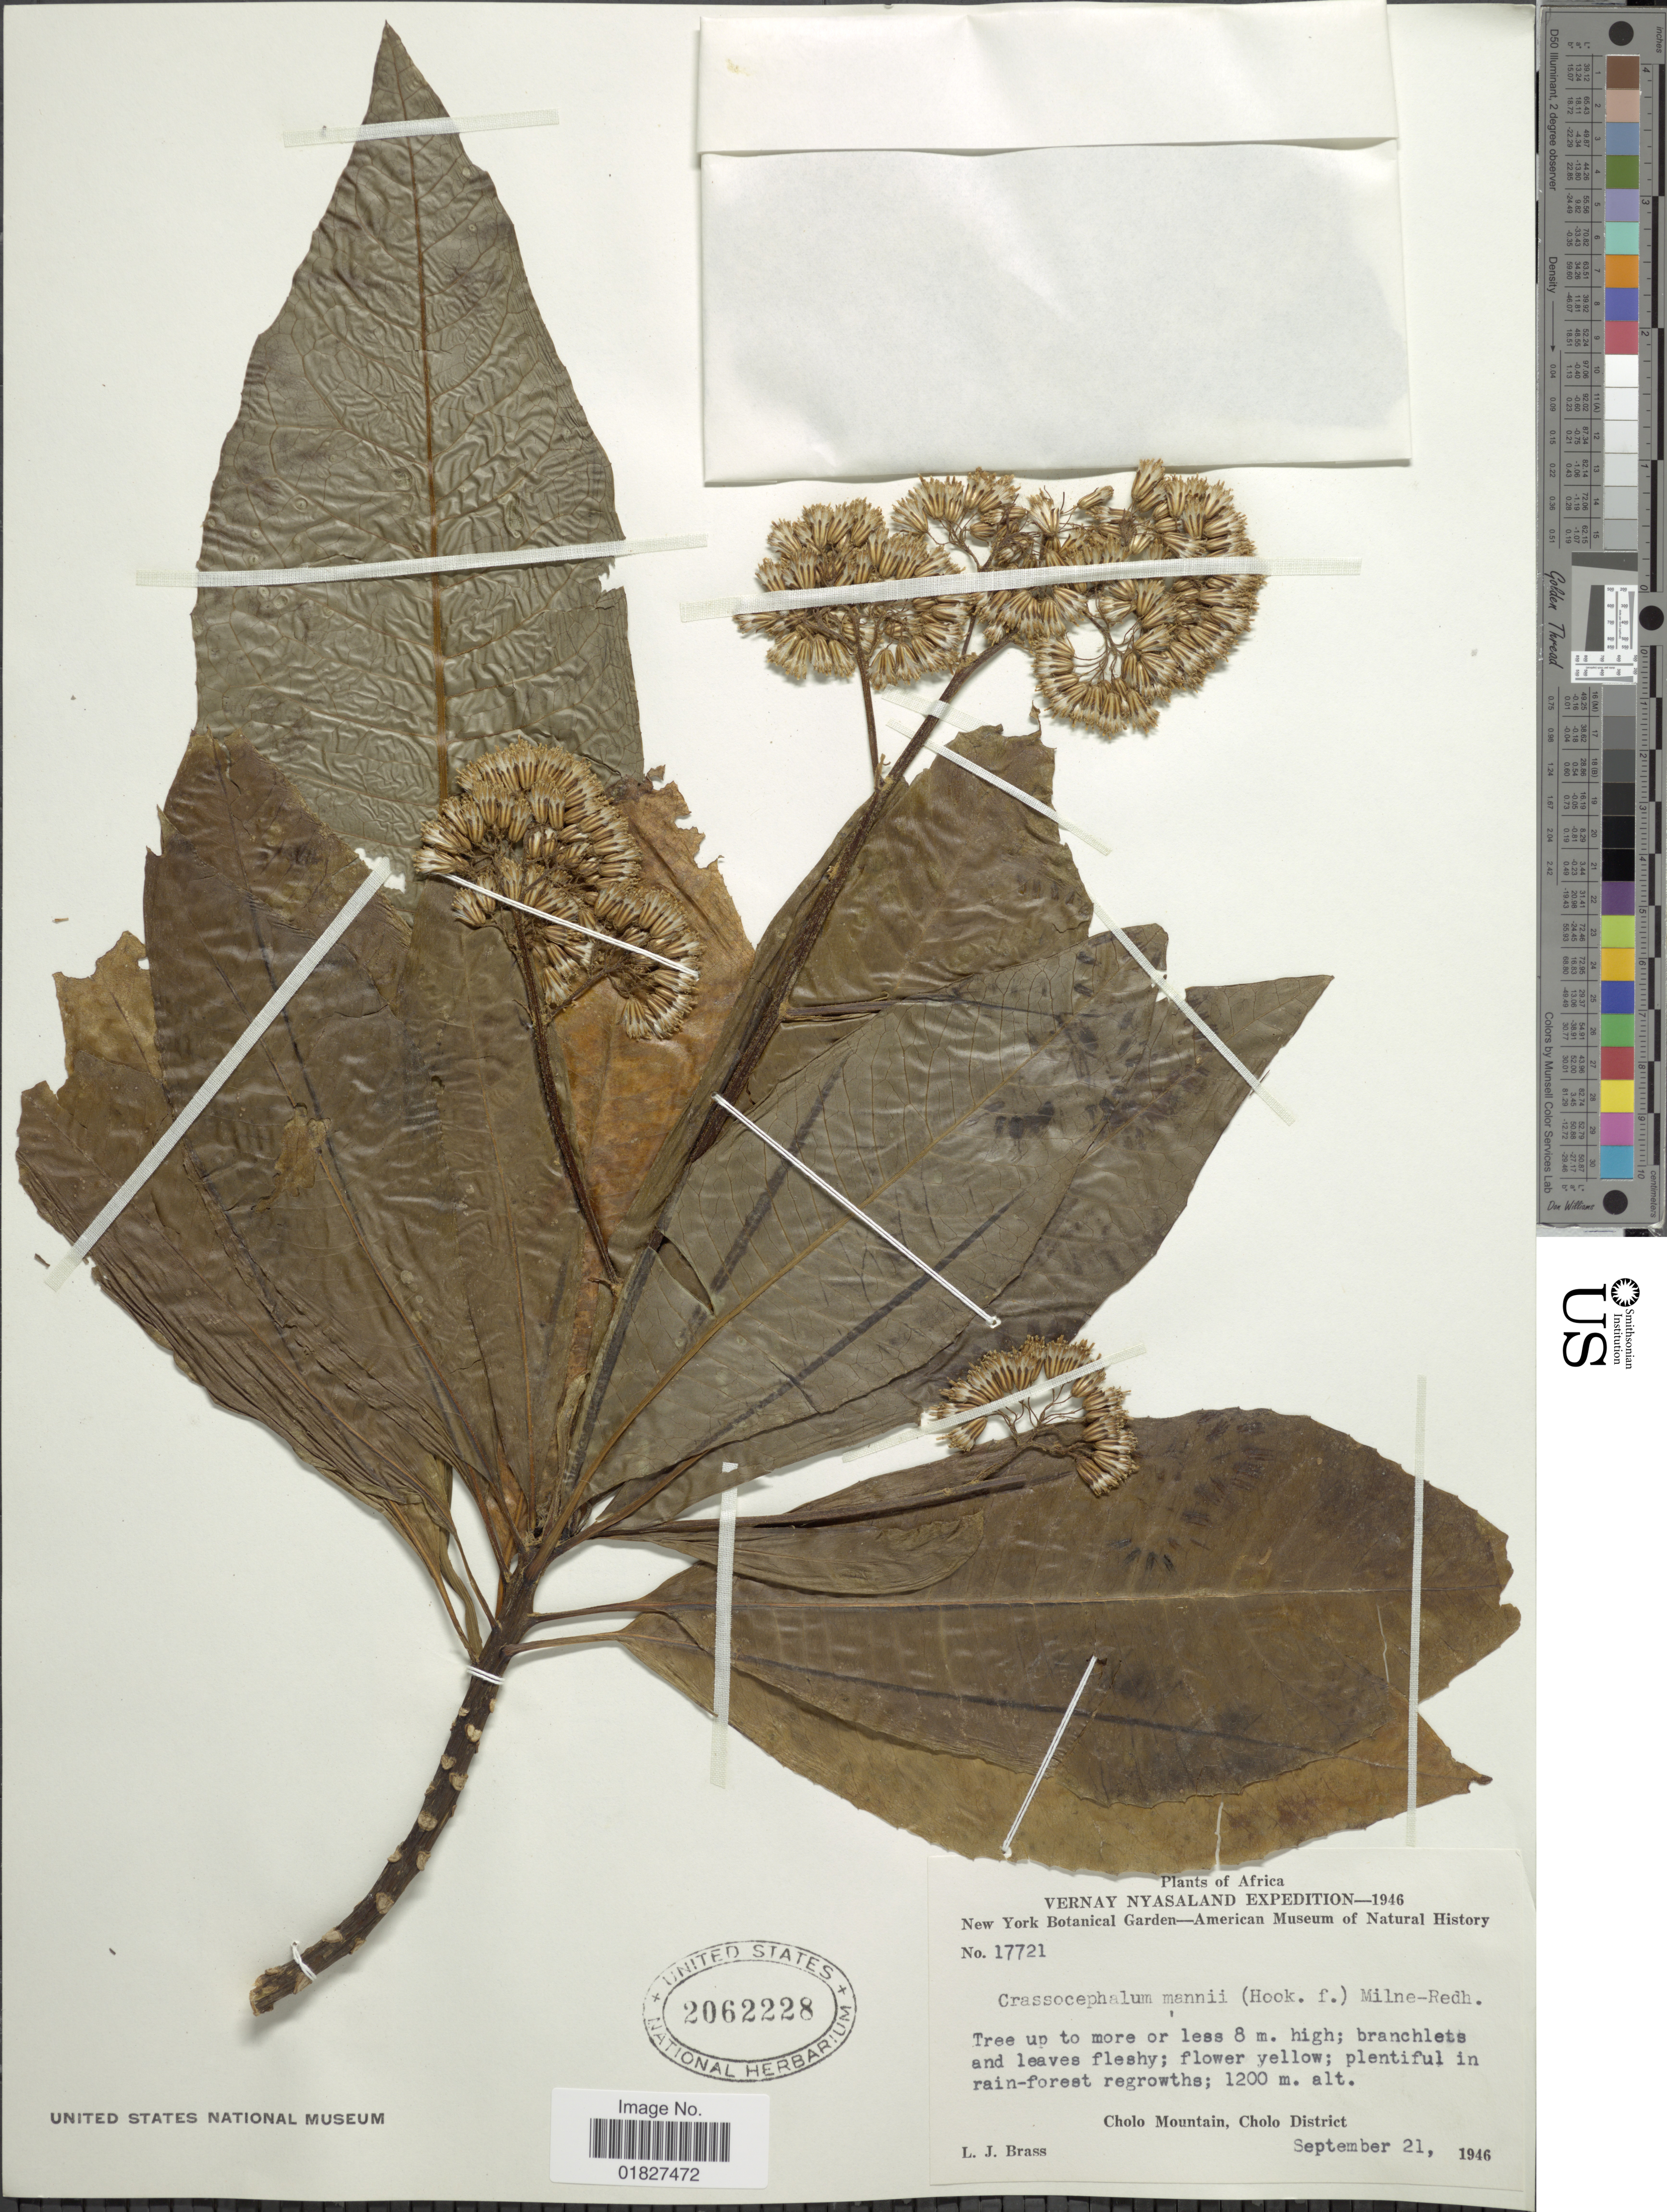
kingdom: Plantae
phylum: Tracheophyta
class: Magnoliopsida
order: Asterales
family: Asteraceae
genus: Crassocephalum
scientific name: Crassocephalum mannii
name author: (Hook. f.) Milne-Redh.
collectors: L. J. Brass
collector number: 17721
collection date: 1946-09-21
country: Malawi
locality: Africa, Vernay Nyasaland, Cholo Mountain, Cholo District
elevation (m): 1200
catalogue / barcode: US 2062228